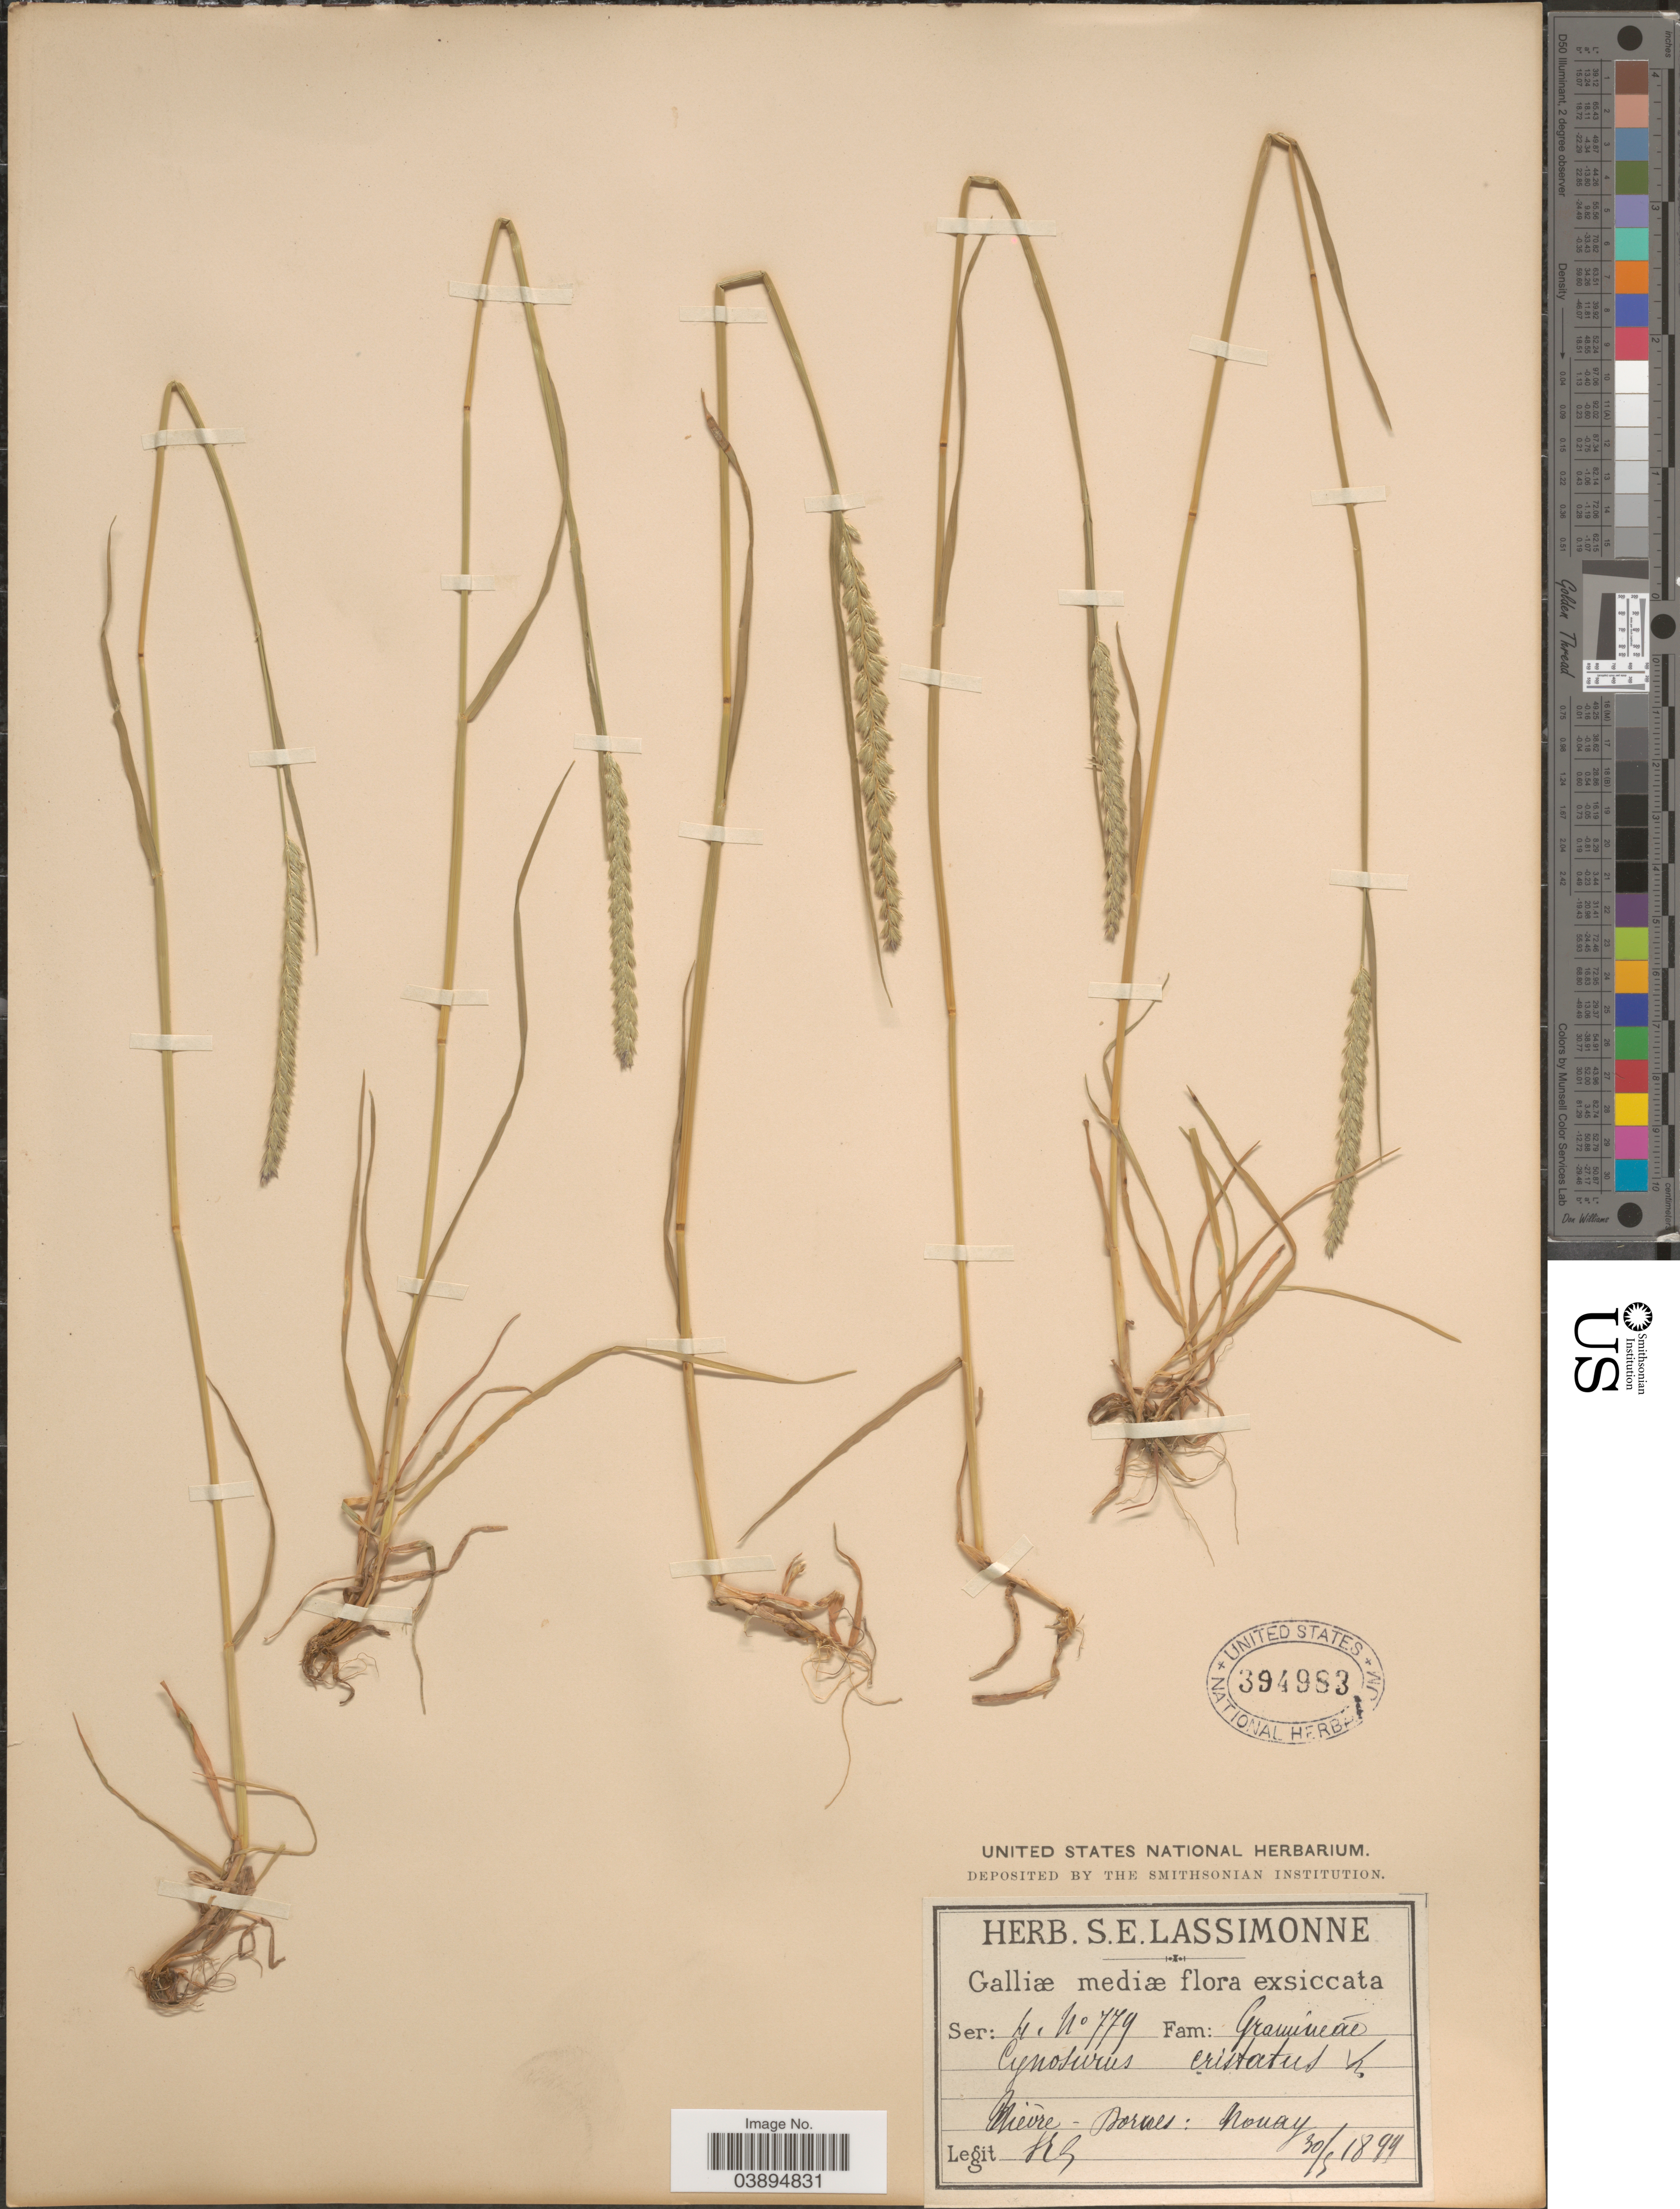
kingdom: Plantae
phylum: Tracheophyta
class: Liliopsida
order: Poales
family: Poaceae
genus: Cynosurus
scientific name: Cynosurus cristatus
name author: L.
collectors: S. Lassimonne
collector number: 779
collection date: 1899-05-30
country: France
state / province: Bourgogne-Franche-Comté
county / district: Nièvre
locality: Galliæ mediæ. Nievre-Dornes: Nouay.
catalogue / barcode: US 394983